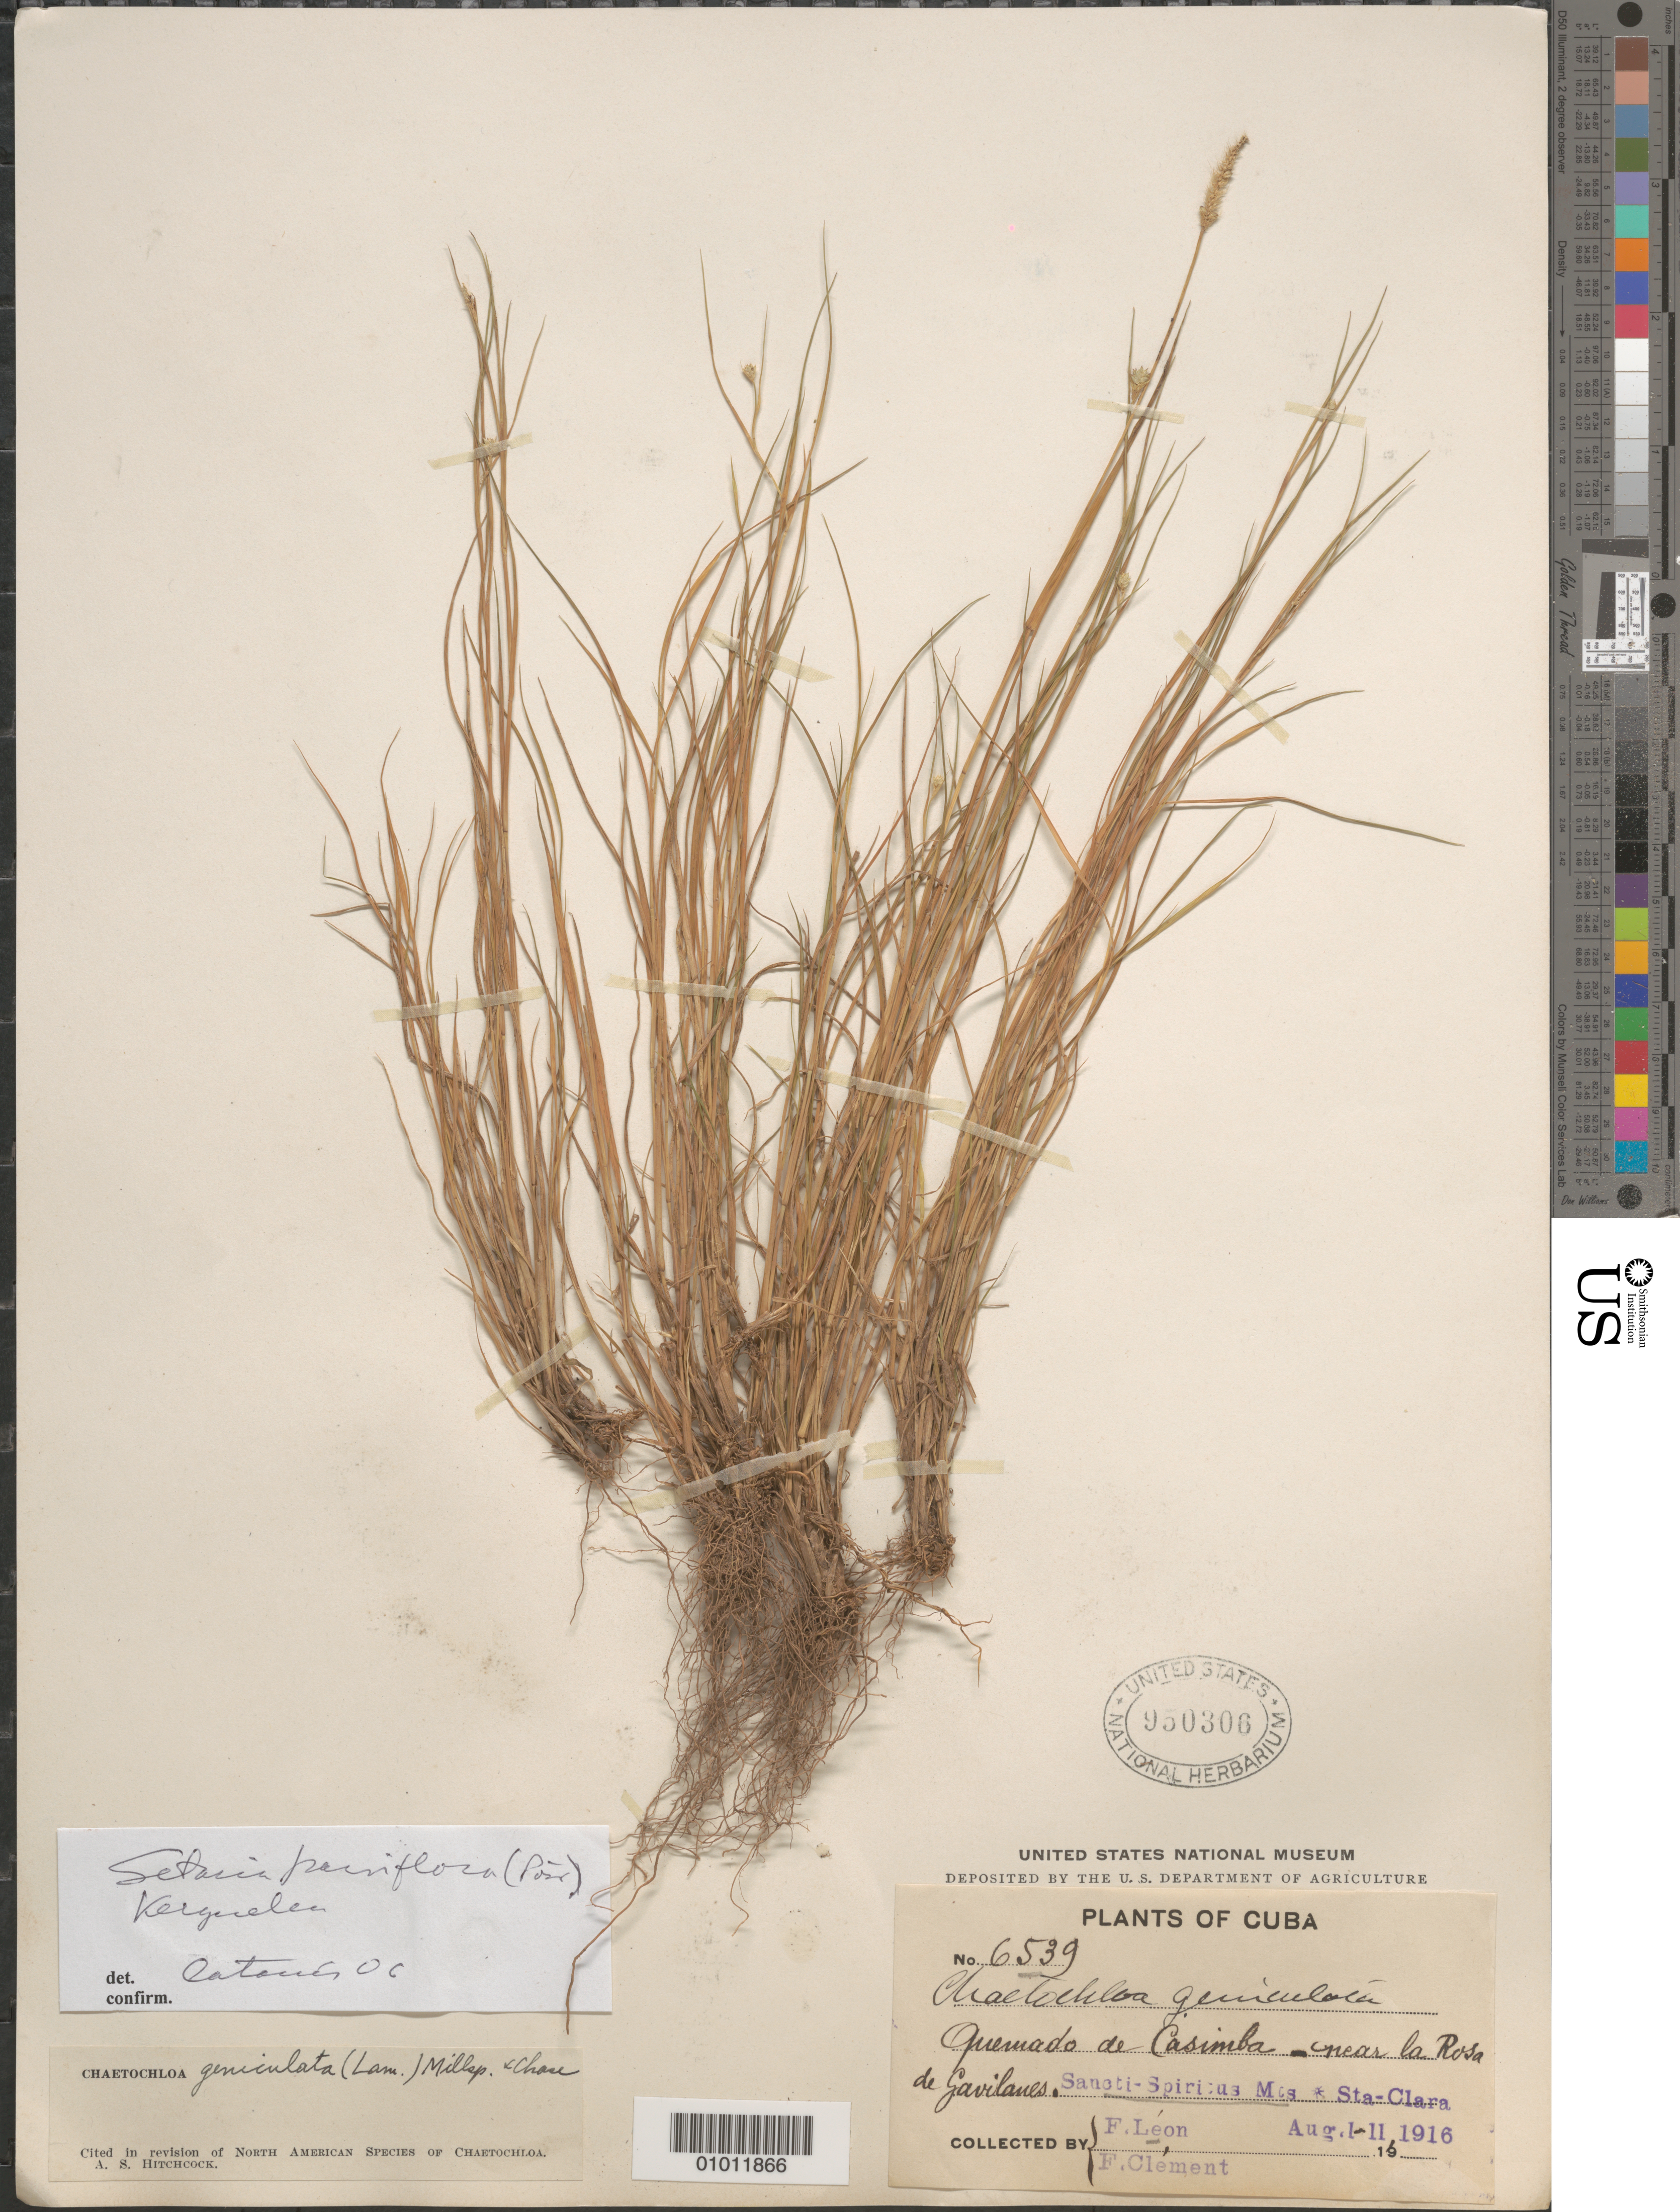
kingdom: Plantae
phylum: Tracheophyta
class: Liliopsida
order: Poales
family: Poaceae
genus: Setaria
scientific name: Setaria parviflora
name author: (Poir.) Kerguélen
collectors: Bro. León & Bro. Clemente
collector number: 6539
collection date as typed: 01 Aug 1916 to 11 Aug 1916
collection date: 1916-08-01/1916-08-11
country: Cuba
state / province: Villa Clara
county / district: Santa Clara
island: Cuba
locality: Quemado de Casimba, crear la Rosa de Gavilanes, Sanoti-Spiritus Mts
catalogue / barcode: US 950306